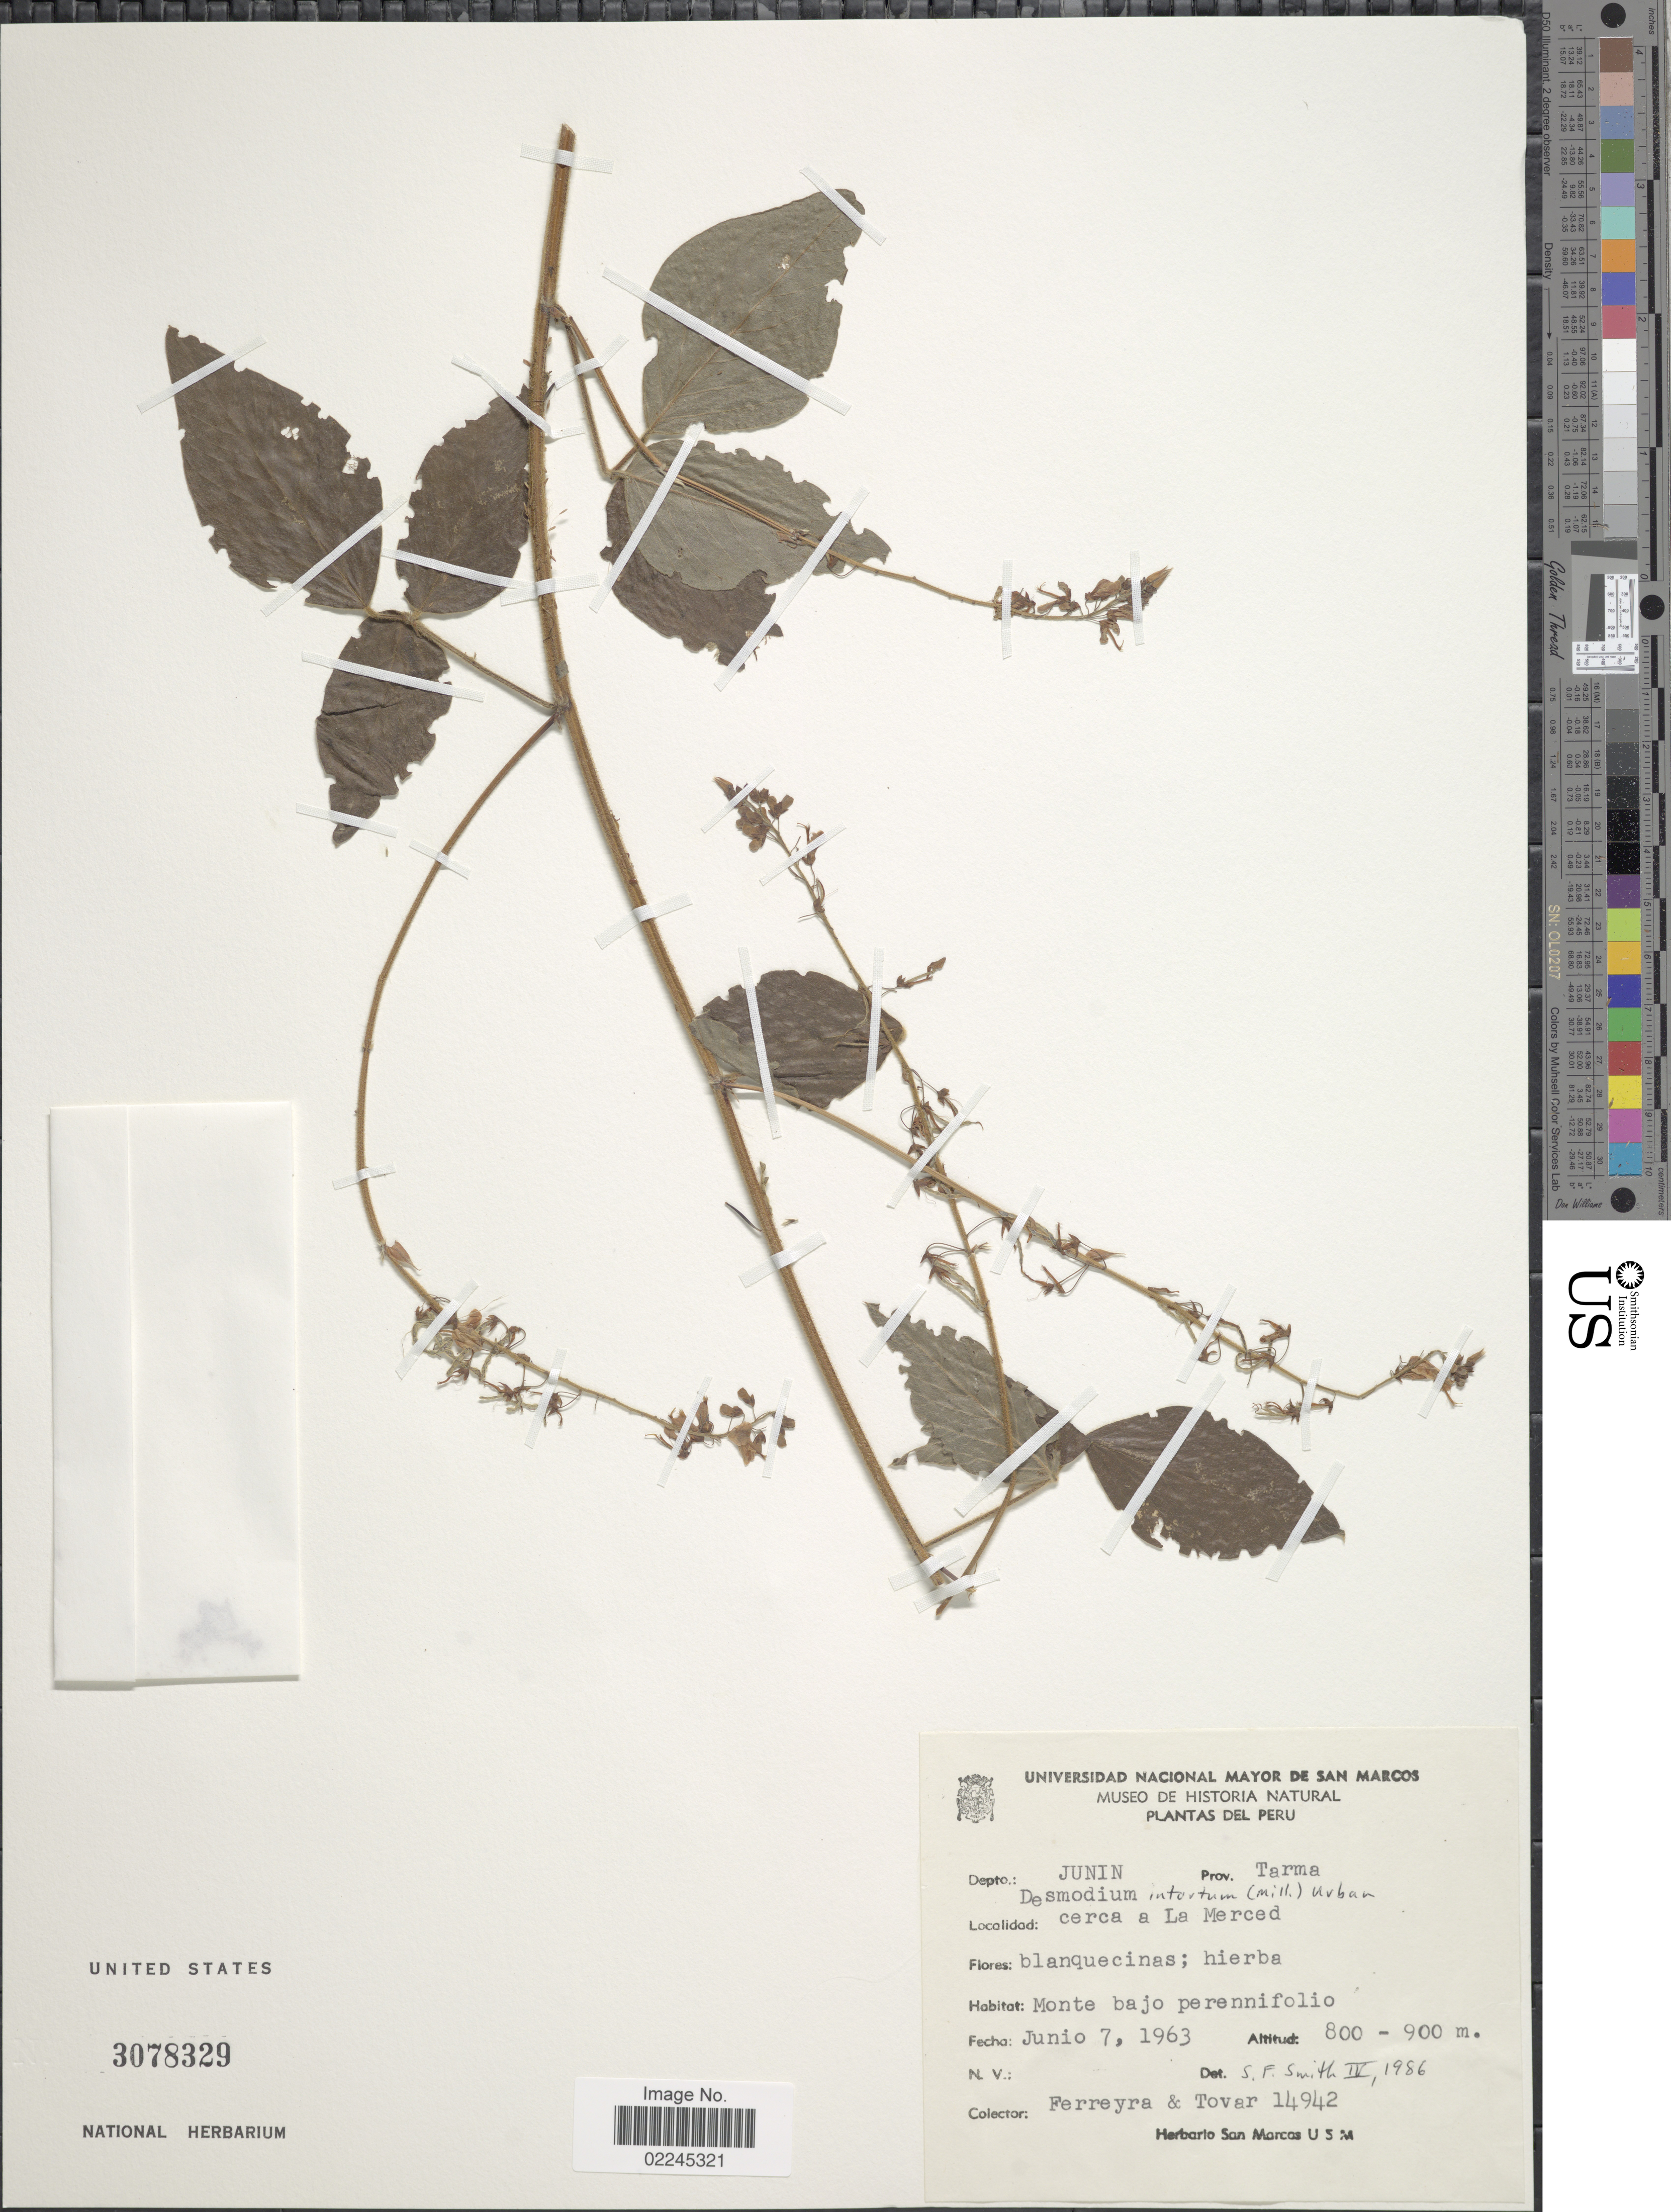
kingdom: Plantae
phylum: Tracheophyta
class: Magnoliopsida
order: Fabales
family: Fabaceae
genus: Desmodium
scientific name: Desmodium intortum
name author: (Mill.) Urb.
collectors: Ferreyra & -. Tovar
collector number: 14942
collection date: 1963-06-07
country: Peru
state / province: Junín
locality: Prov. Tarma. Cerca a La Merced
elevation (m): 800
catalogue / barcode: US 3078329